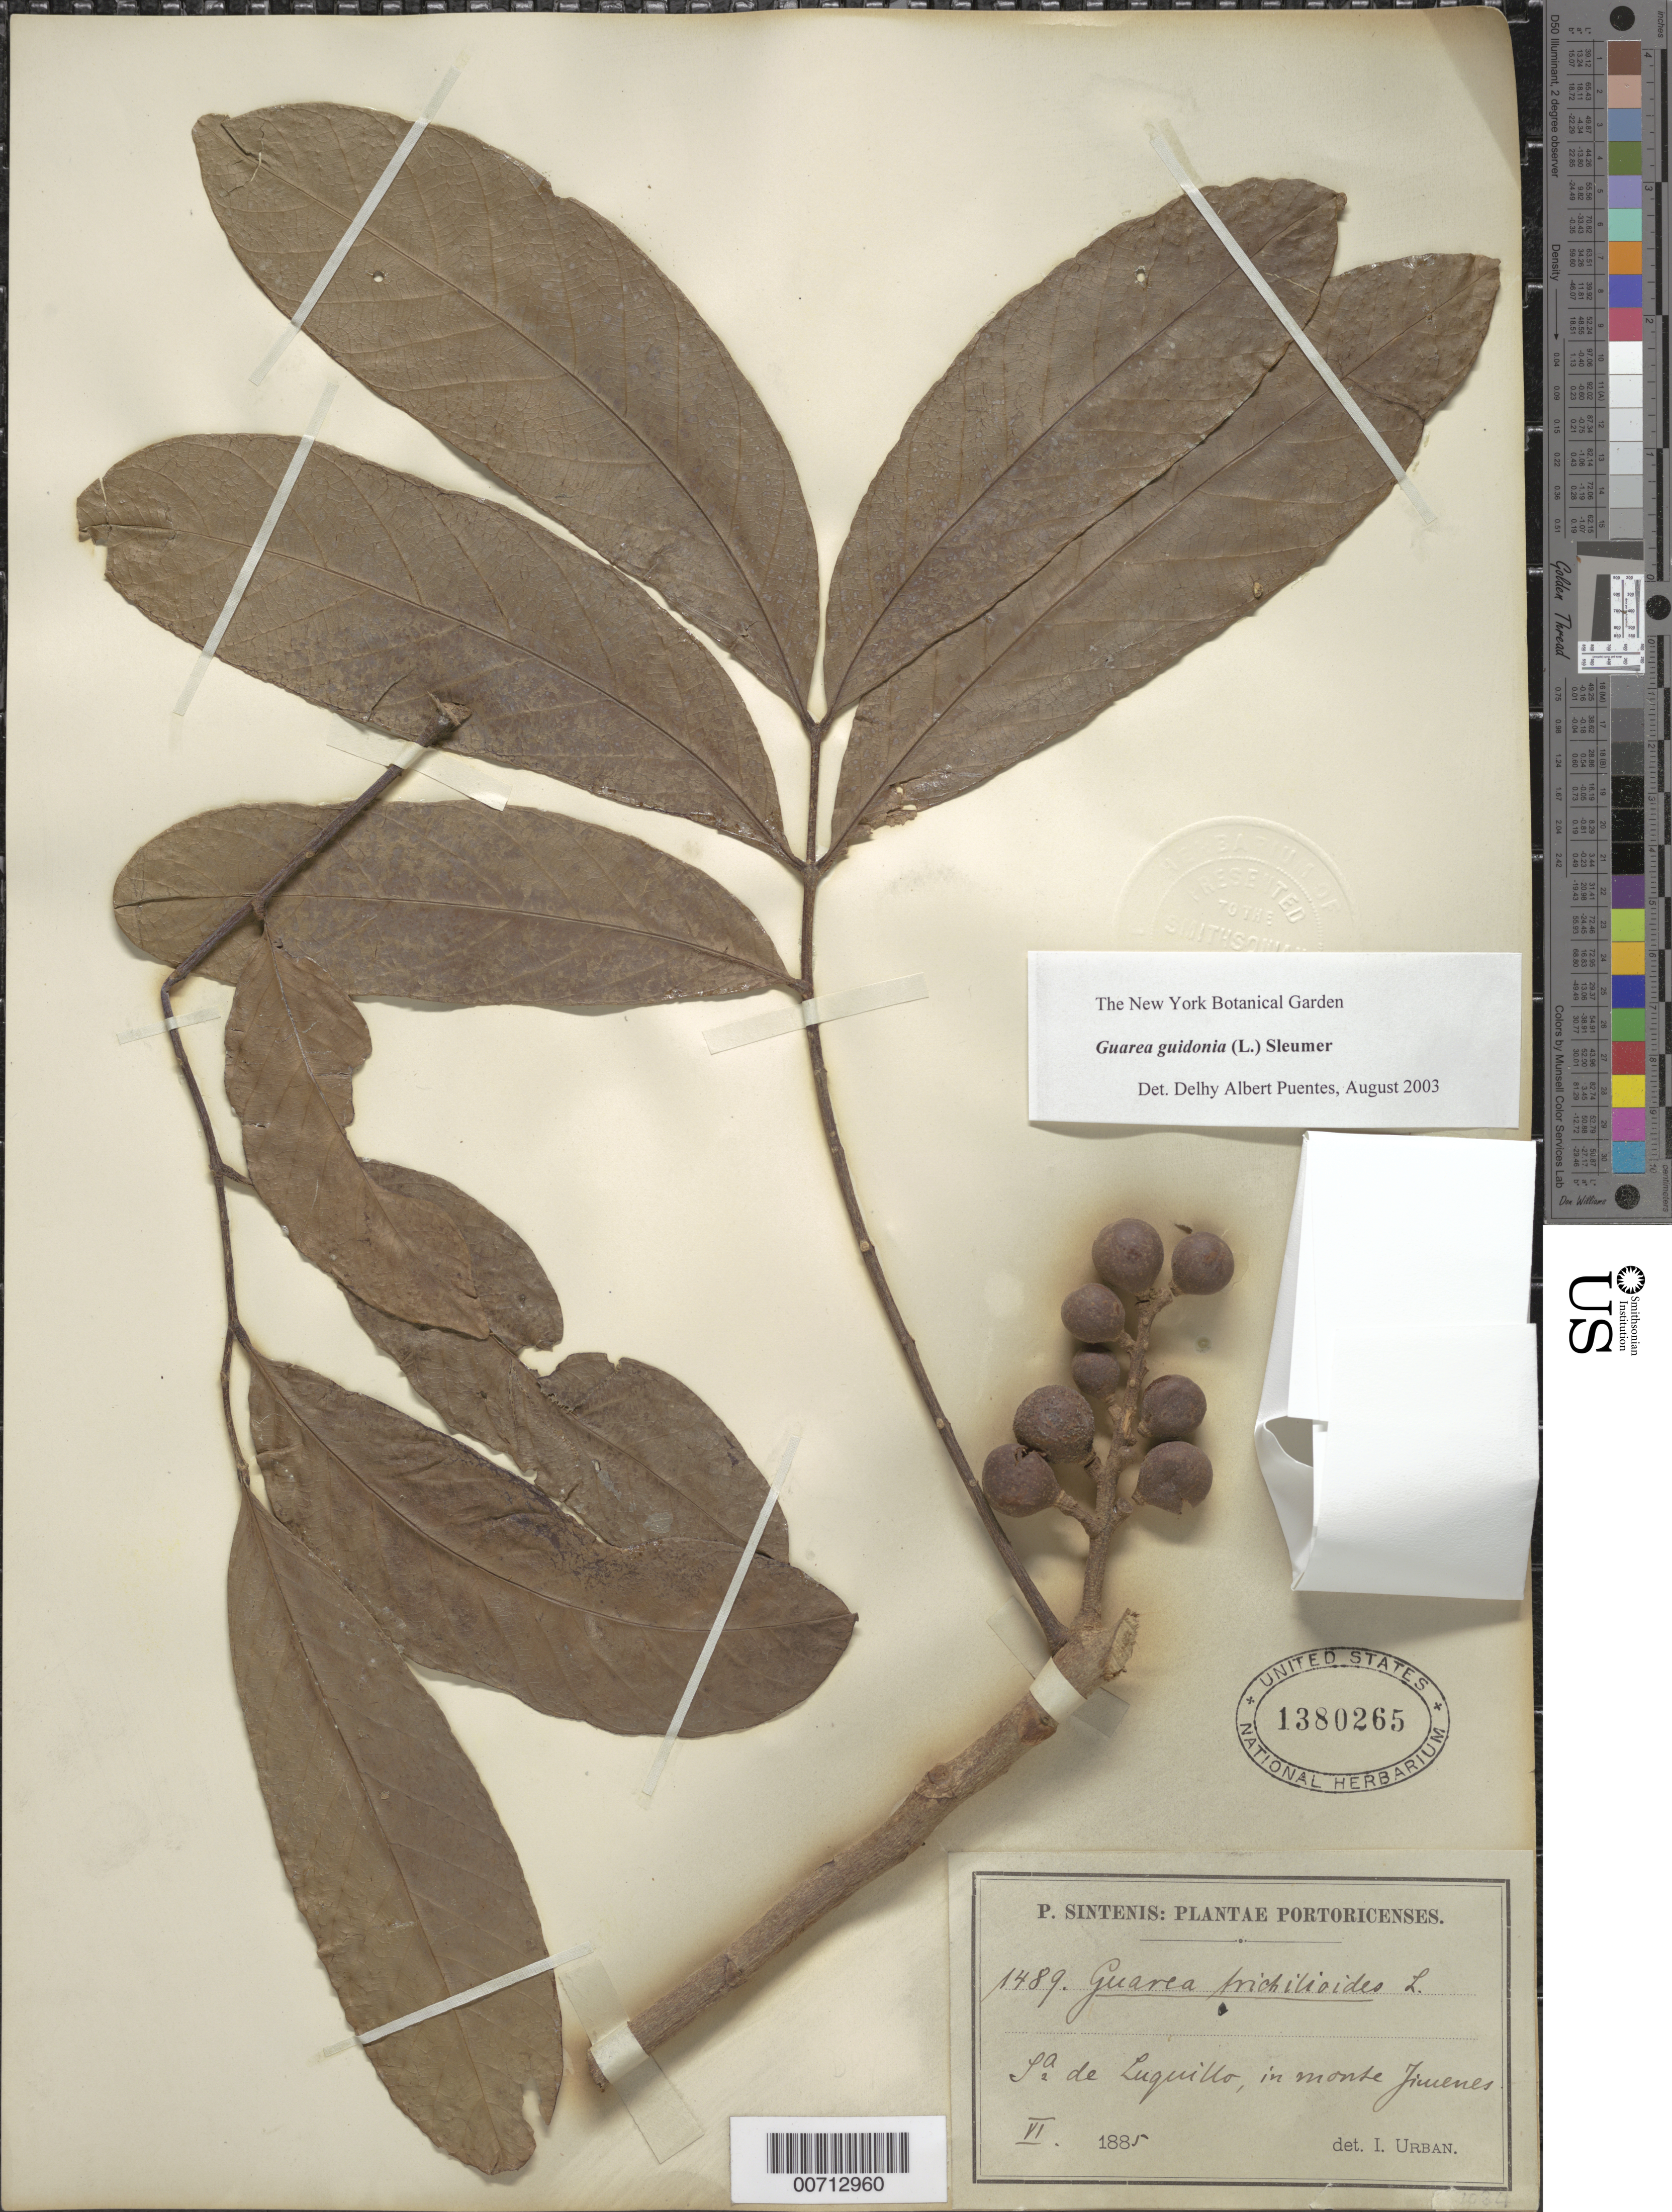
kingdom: Plantae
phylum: Tracheophyta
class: Magnoliopsida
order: Sapindales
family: Meliaceae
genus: Guarea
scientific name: Guarea trichilioides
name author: L.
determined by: Urban, Ignatz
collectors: P. Sintenis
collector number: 1489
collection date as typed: VI. 1885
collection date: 1885-06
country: Puerto Rico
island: Greater Antilles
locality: Sierra de Luquillo, in monte Jimenes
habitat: In monte Jimenes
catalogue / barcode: US 1380265